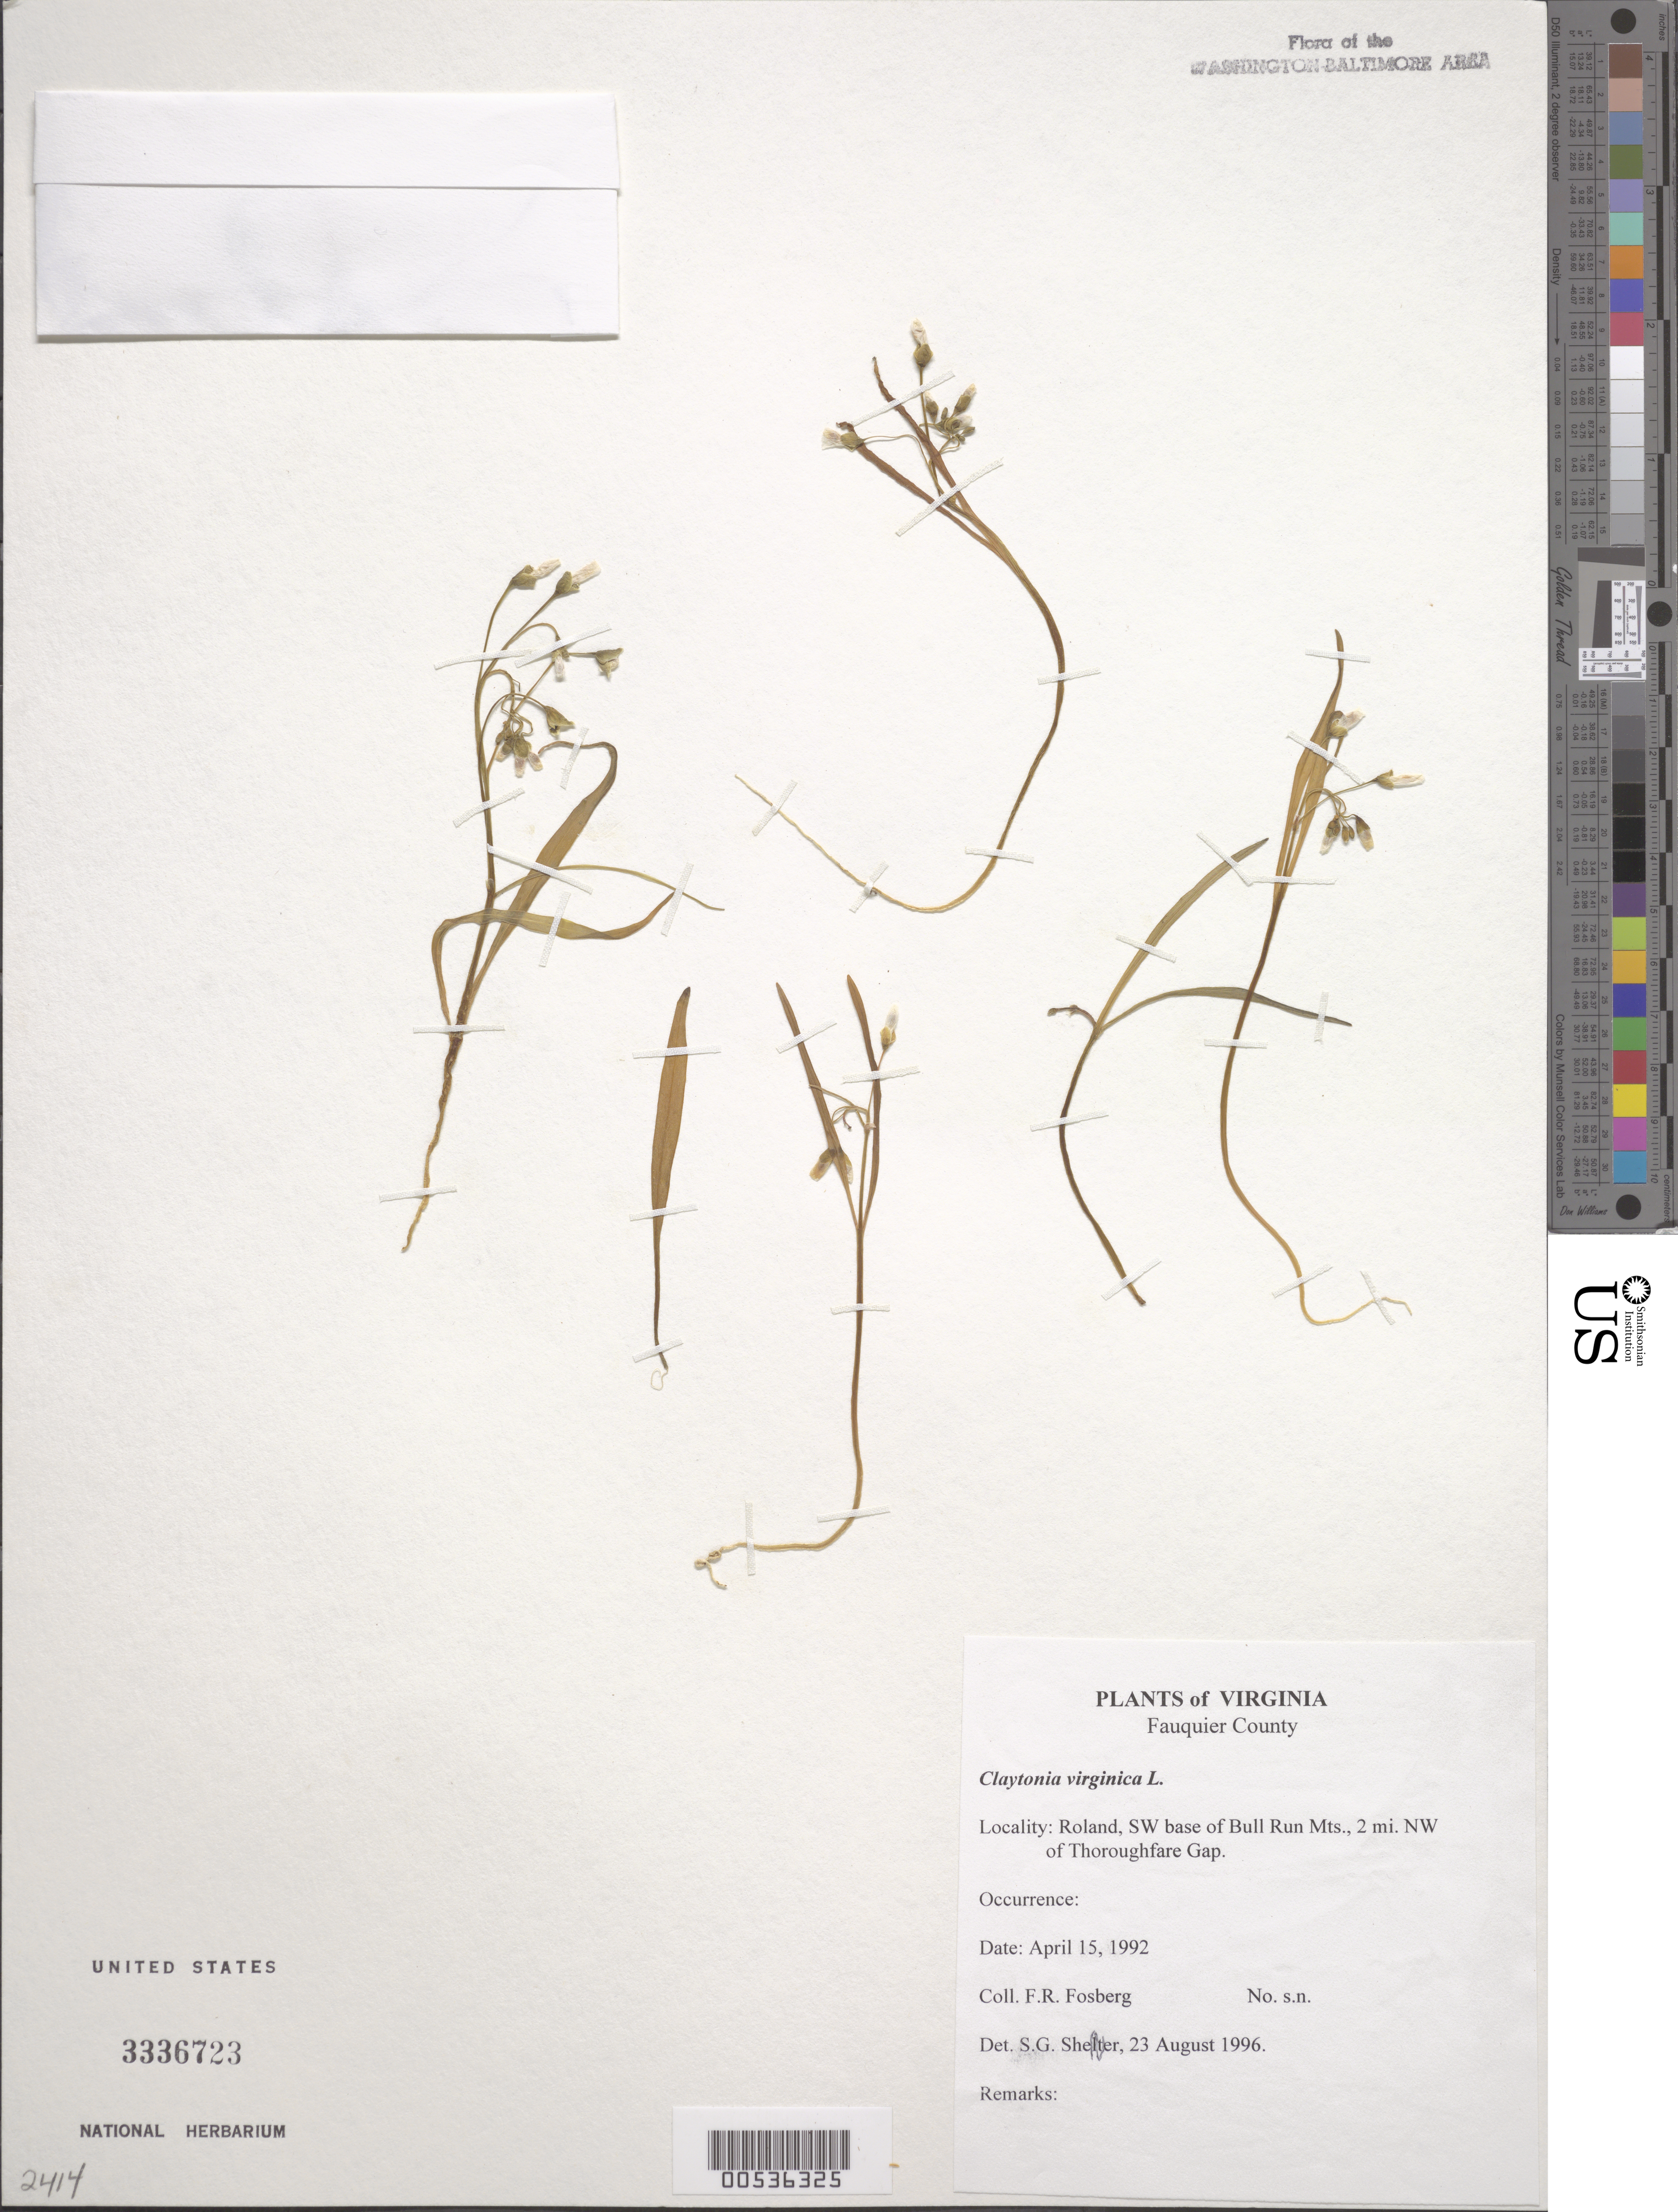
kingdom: Plantae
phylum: Tracheophyta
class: Magnoliopsida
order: Caryophyllales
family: Montiaceae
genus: Claytonia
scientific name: Claytonia virginica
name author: L.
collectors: F. R. Fosberg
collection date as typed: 15 Apr 1992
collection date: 1992-04-15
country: United States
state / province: Virginia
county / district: Fauquier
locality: Roland, SW base of Bull Run Mts., NW of Thorofare Gap Bull Run Mts.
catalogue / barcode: US 3336723